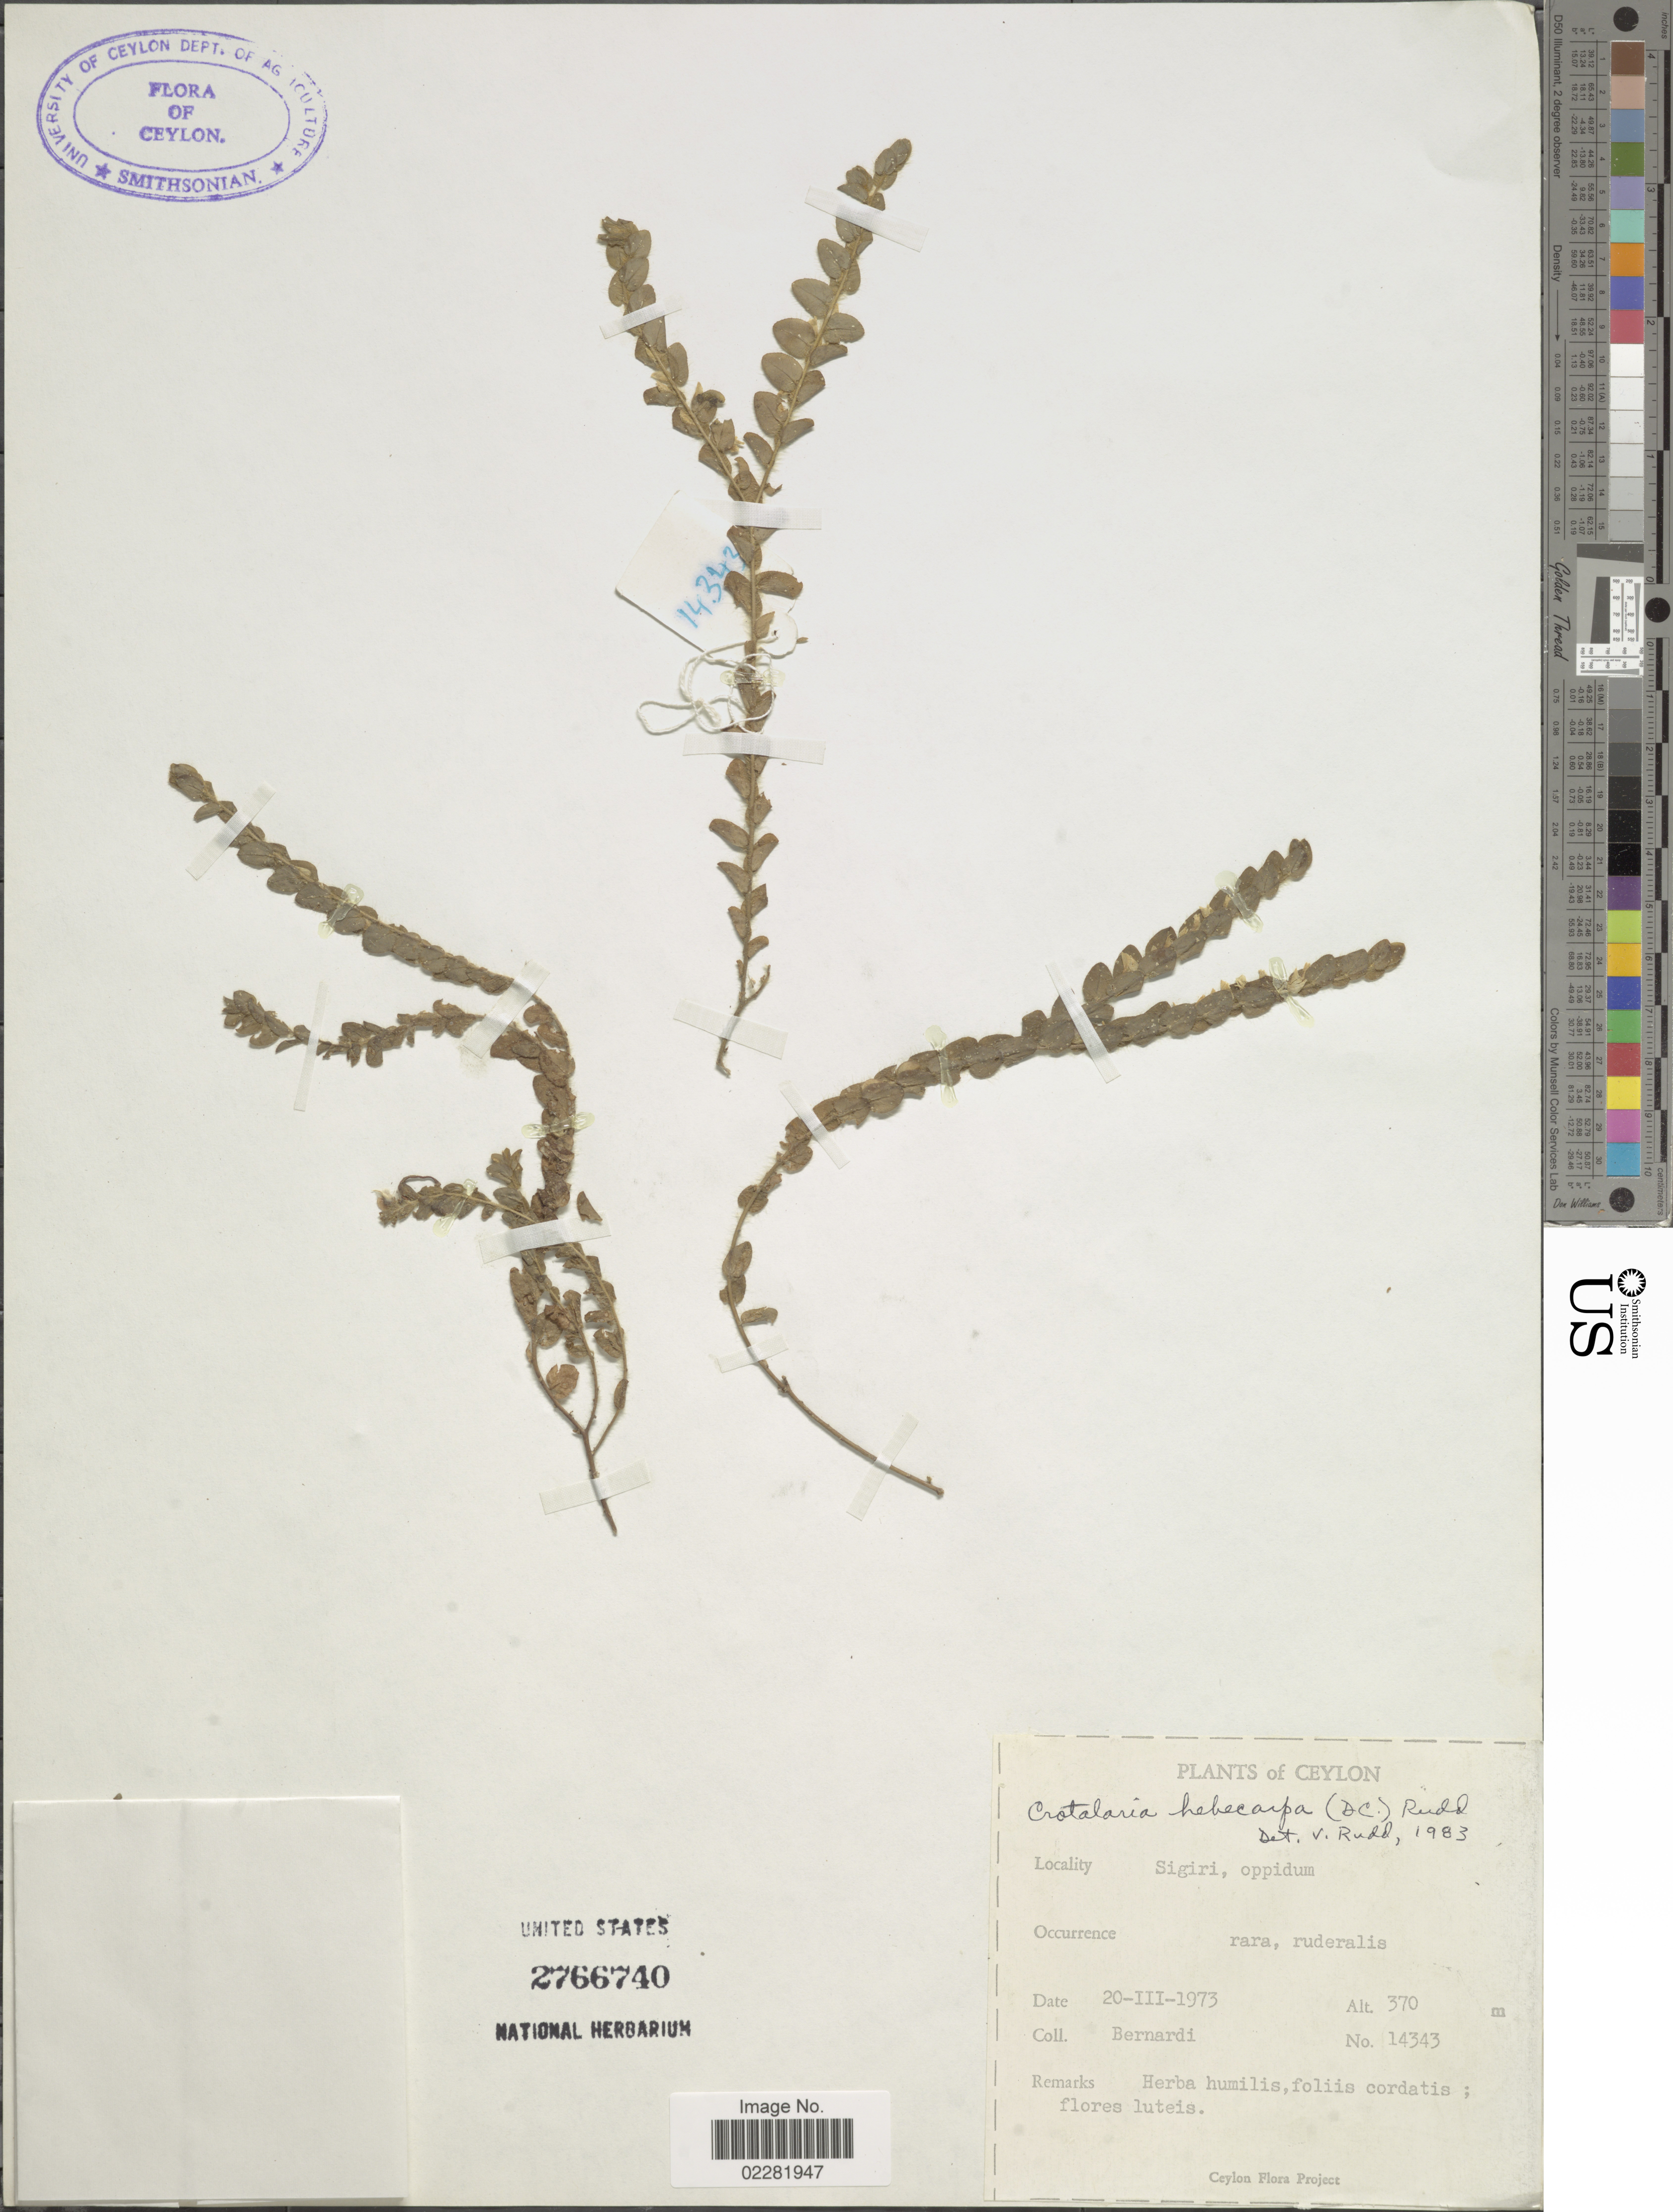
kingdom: Plantae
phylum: Tracheophyta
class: Magnoliopsida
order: Fabales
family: Fabaceae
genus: Crotalaria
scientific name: Crotalaria hebecarpa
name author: (DC.) Rudd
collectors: Bernardi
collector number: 14343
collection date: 1973-03-20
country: Sri Lanka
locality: Ceylon. Sigiri, oppidum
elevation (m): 370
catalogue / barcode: US 2766740